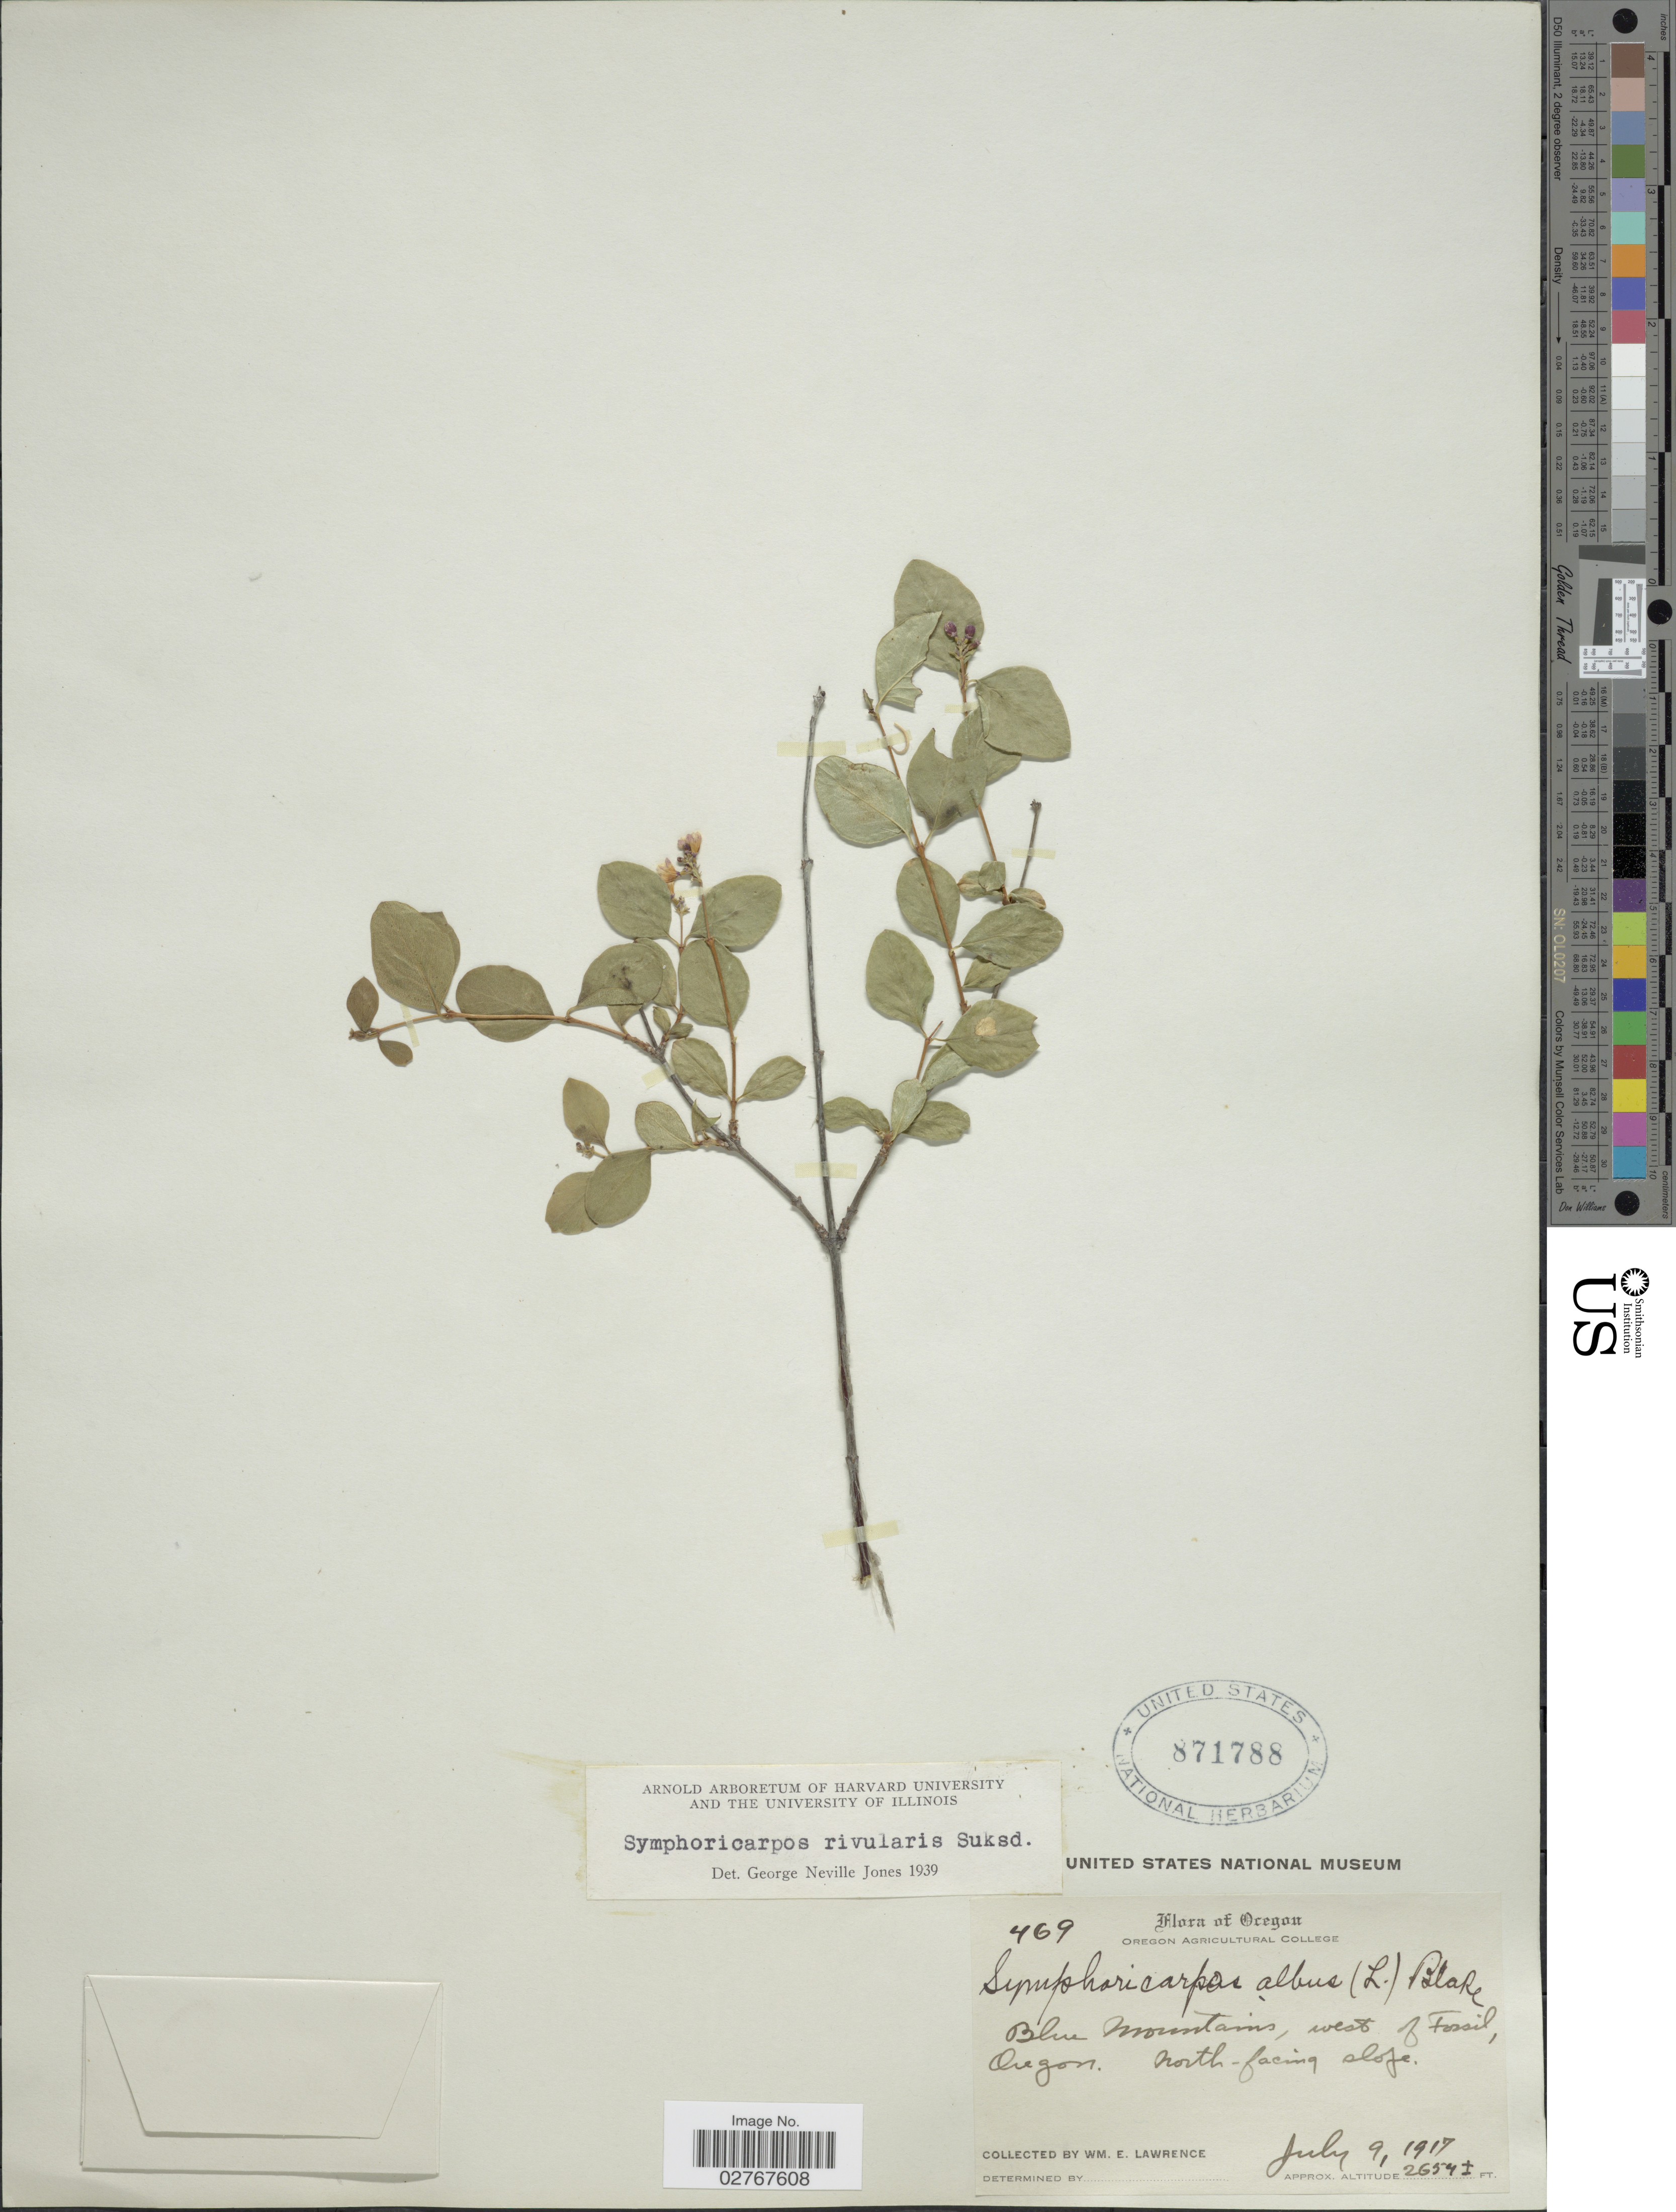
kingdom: Plantae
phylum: Tracheophyta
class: Magnoliopsida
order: Dipsacales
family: Caprifoliaceae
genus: Symphoricarpos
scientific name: Symphoricarpos rivularis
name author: Suksd.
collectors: W. Lawrence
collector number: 469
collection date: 1917-07-09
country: United States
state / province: Oregon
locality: Blue Mountains, west of Forsil.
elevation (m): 809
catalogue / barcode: US 871788